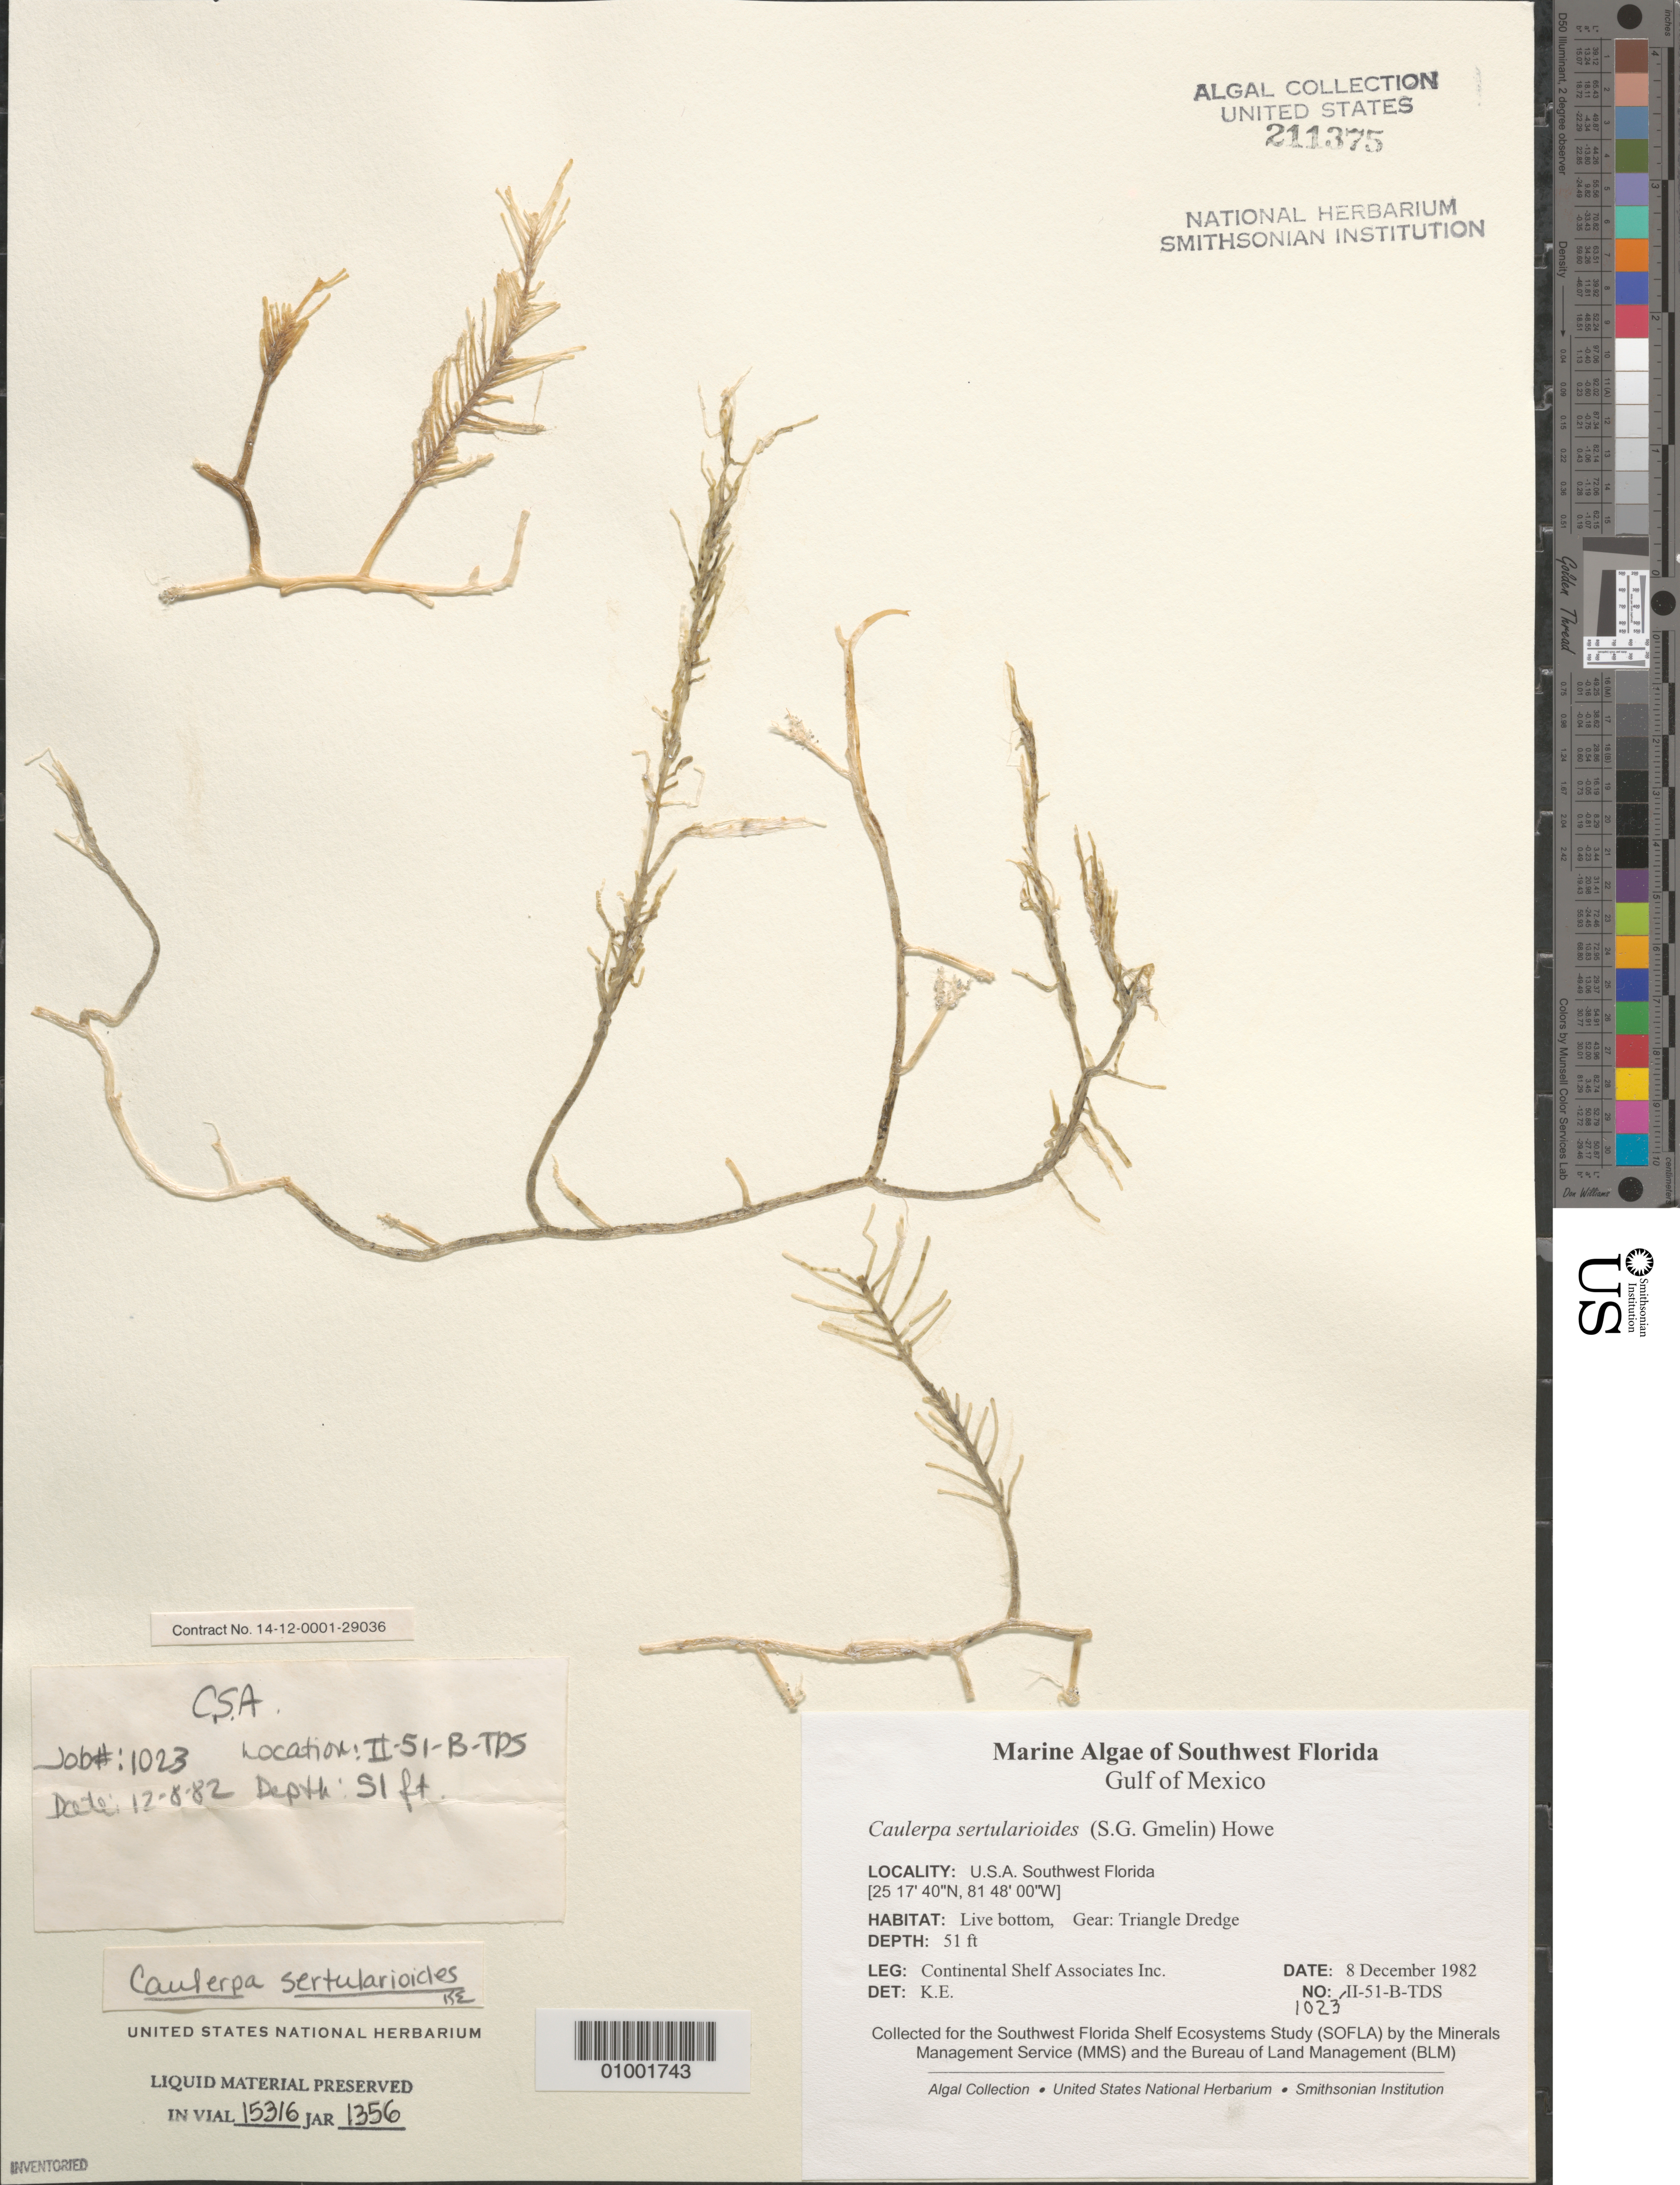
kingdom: Plantae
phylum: Chlorophyta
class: Ulvophyceae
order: Bryopsidales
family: Caulerpaceae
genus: Caulerpa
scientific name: Caulerpa sertularioides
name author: (S.G. Gmel.) M. Howe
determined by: E., K.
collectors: Continental Shelf Associates Inc.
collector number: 1023-II-51-B-TDS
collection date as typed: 08 Dec 1982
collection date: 1982-12-08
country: United States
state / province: Florida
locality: Gulf of Mexico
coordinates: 25 17'40"N, 81 48'00"W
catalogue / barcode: US 211375